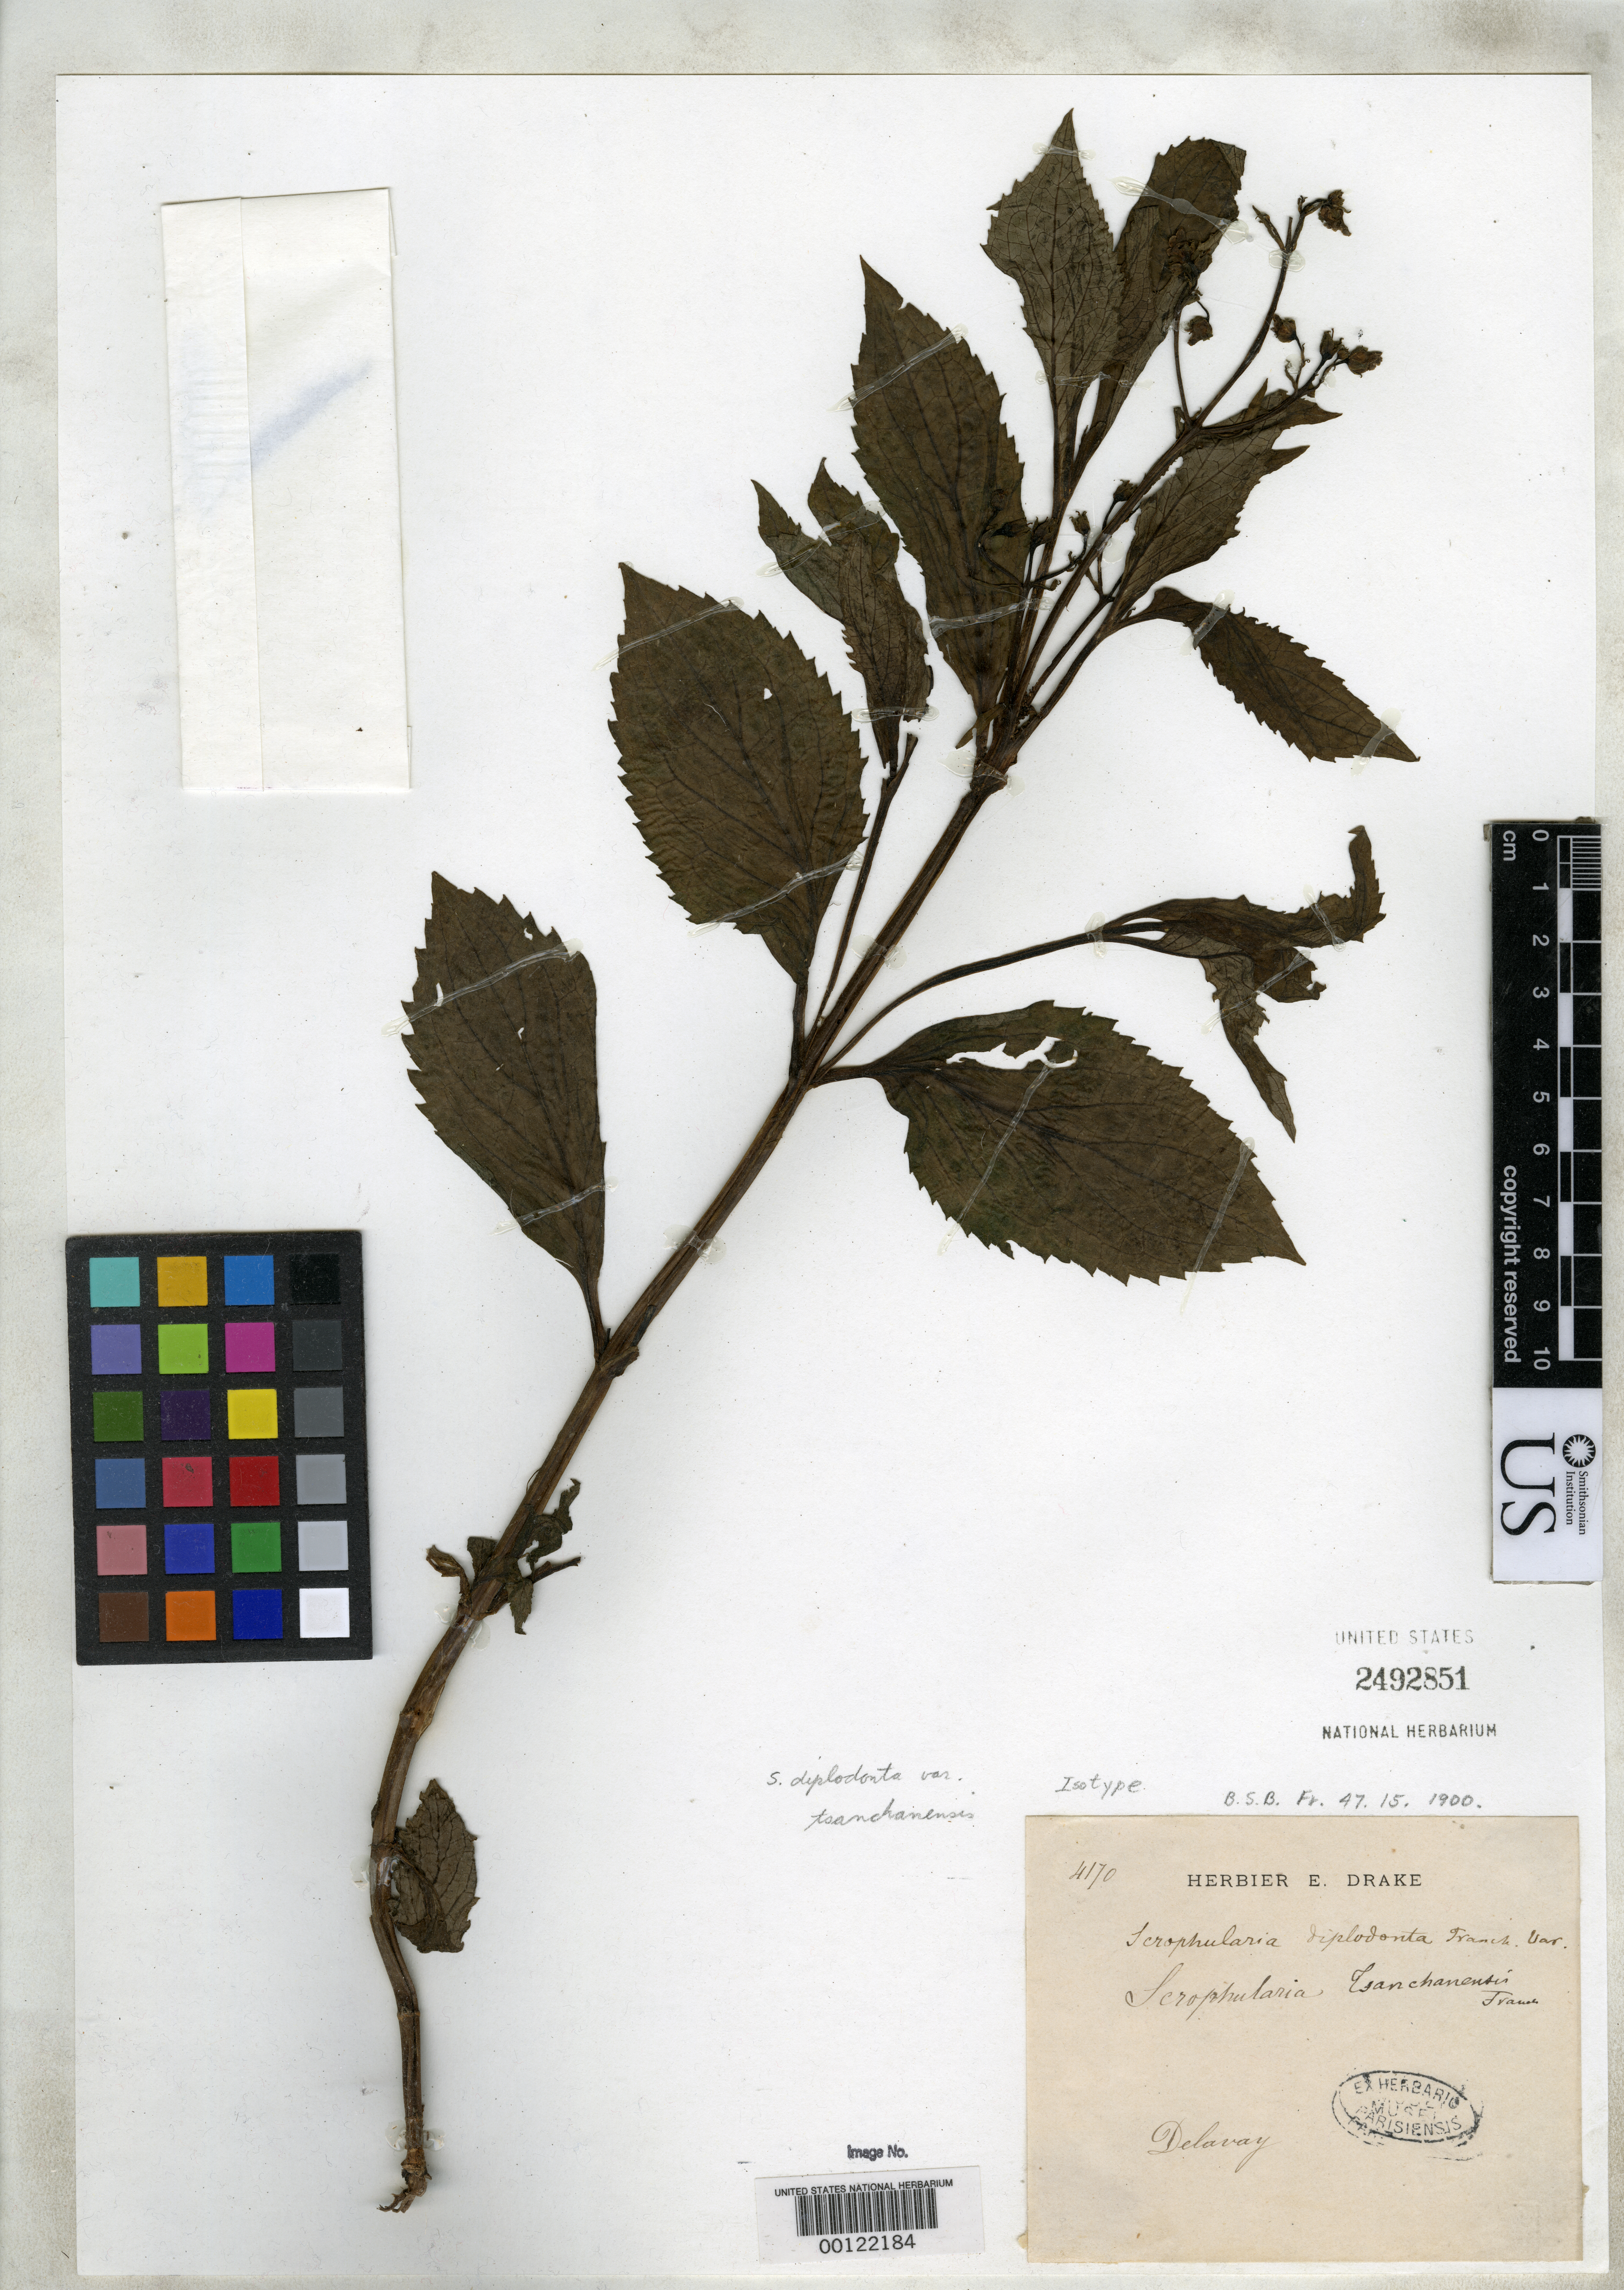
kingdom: Plantae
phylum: Tracheophyta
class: Magnoliopsida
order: Lamiales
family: Scrophulariaceae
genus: Scrophularia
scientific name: Scrophularia diplodonta var. tsanchanensis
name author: Franch.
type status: Isotype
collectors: P. Delavay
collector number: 4170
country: China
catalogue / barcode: US 2492851